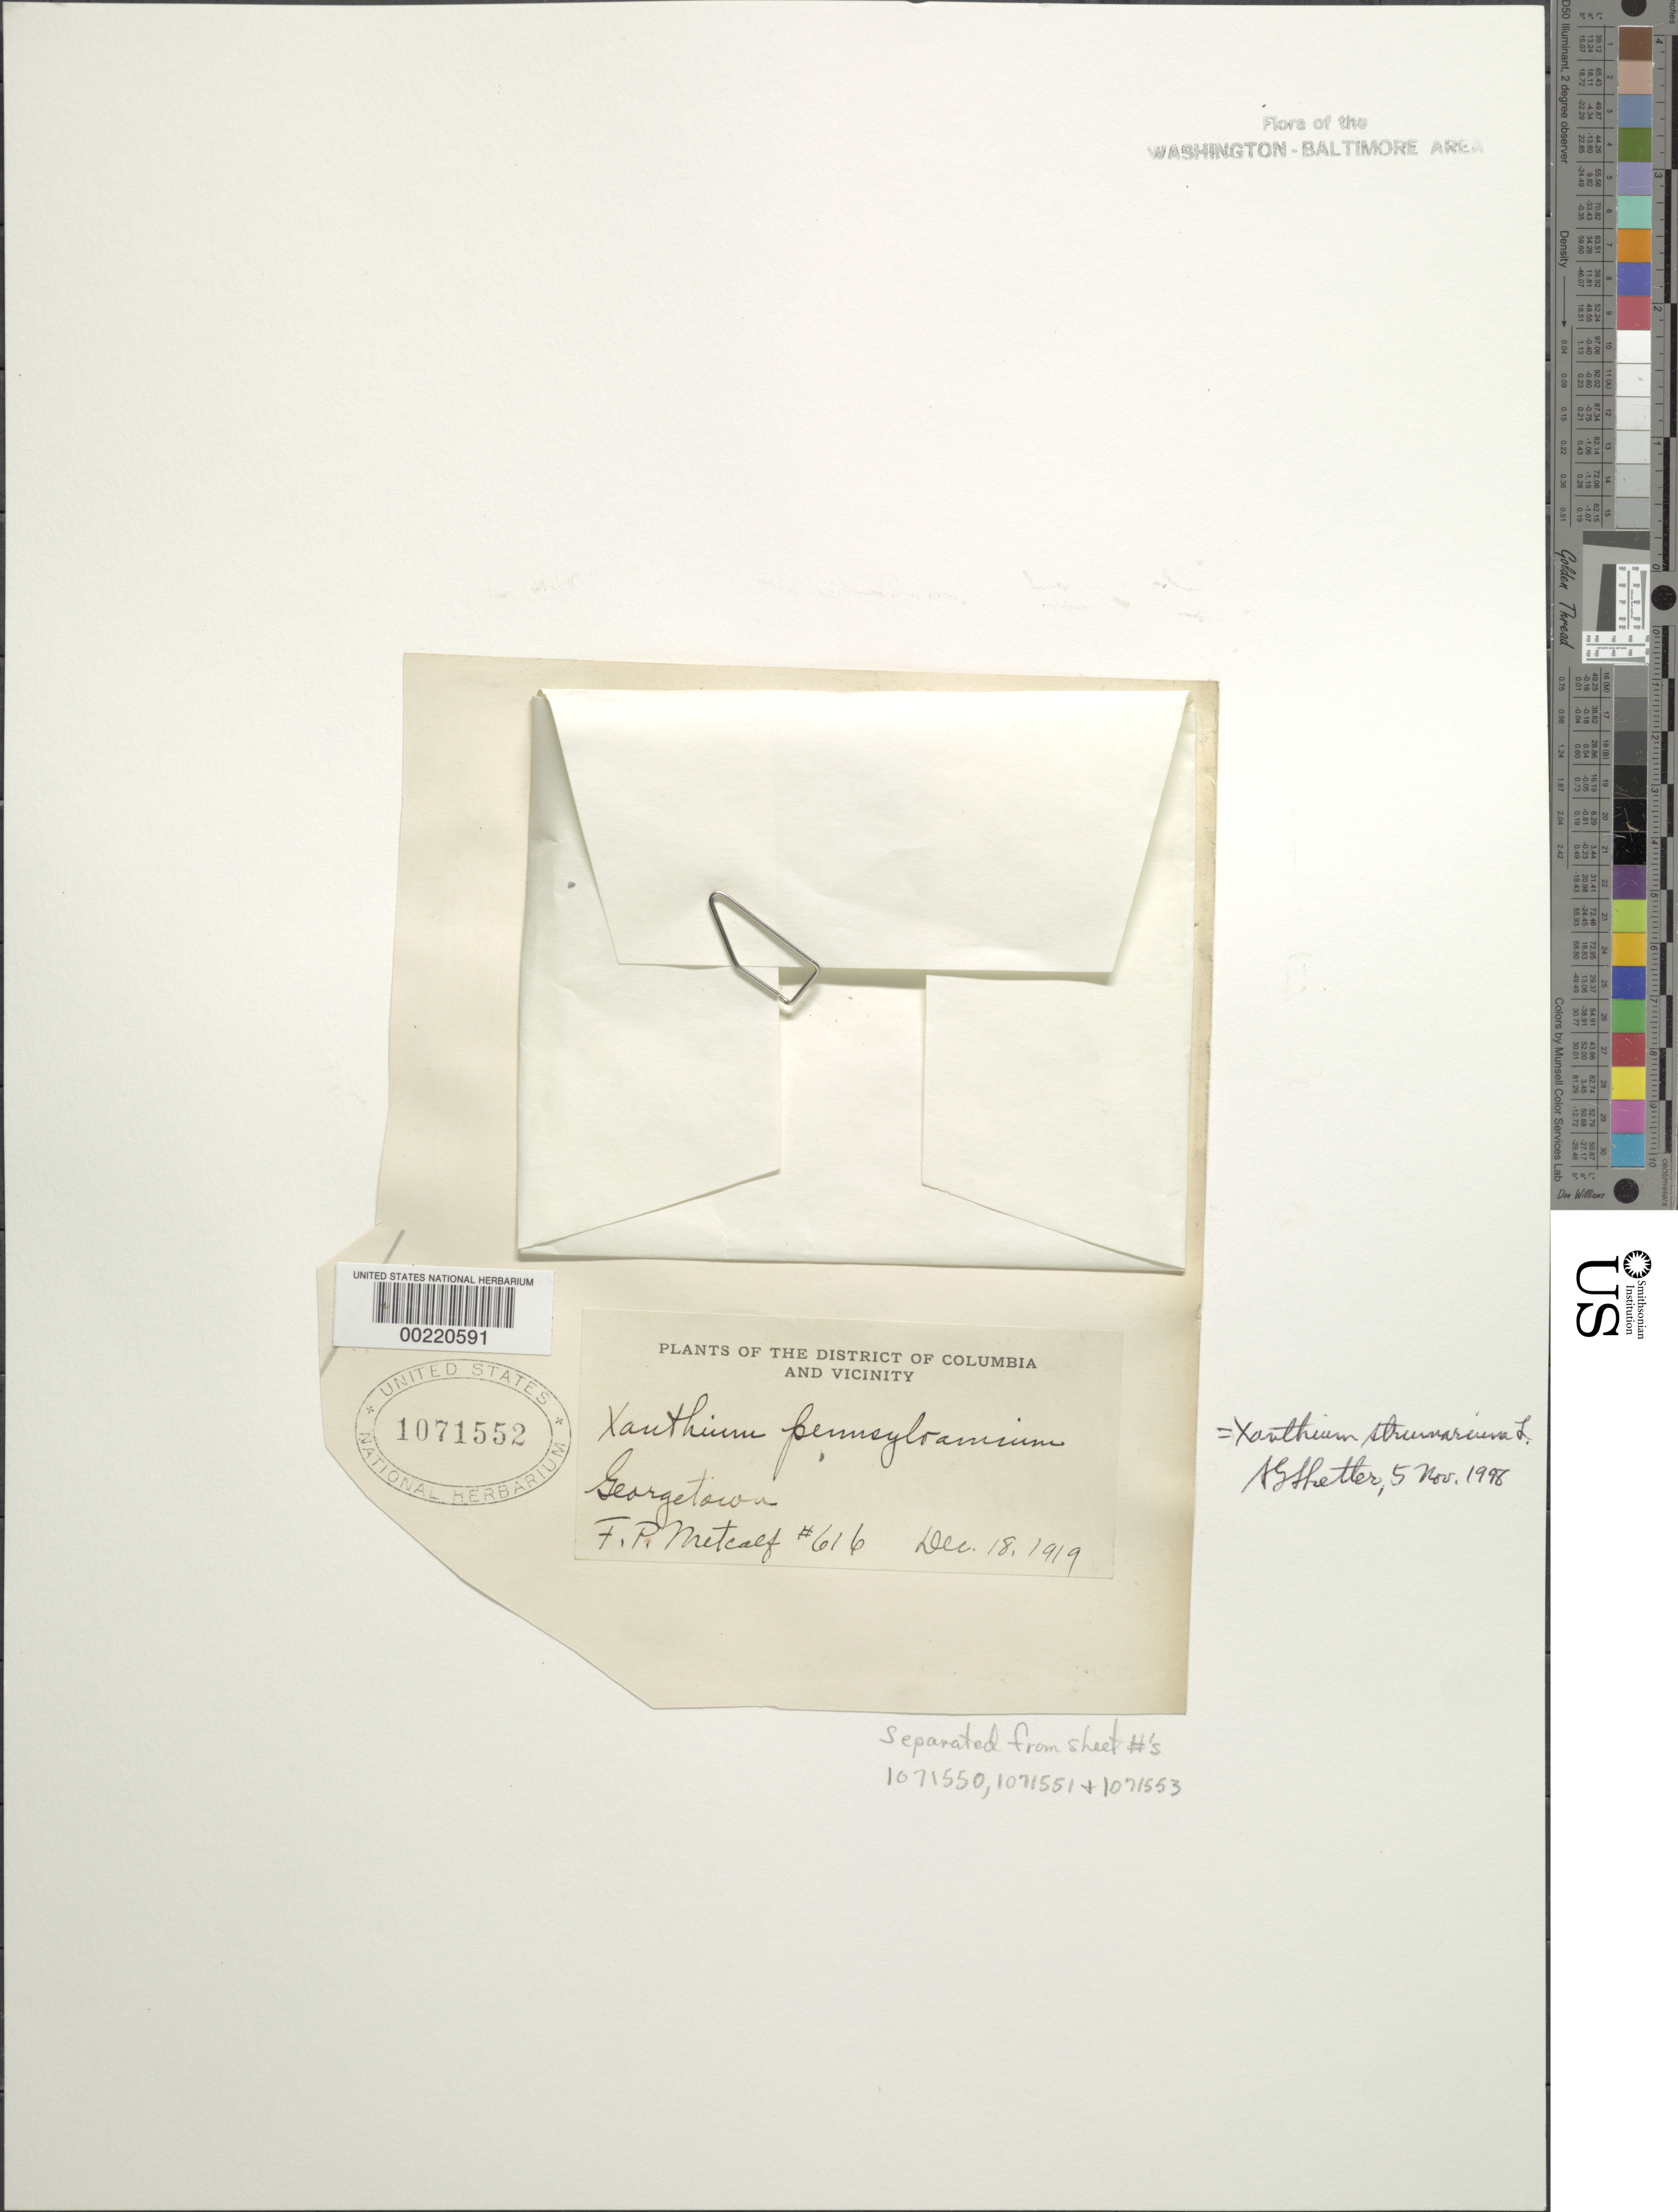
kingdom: Plantae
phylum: Tracheophyta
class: Magnoliopsida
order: Asterales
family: Asteraceae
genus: Xanthium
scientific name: Xanthium strumarium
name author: L.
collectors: F. P. Metcalf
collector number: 616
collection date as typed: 18 Dec 1919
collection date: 1919-12-18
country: United States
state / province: District of Columbia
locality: Georgetown C. & O. Canal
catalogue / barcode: US 1071552